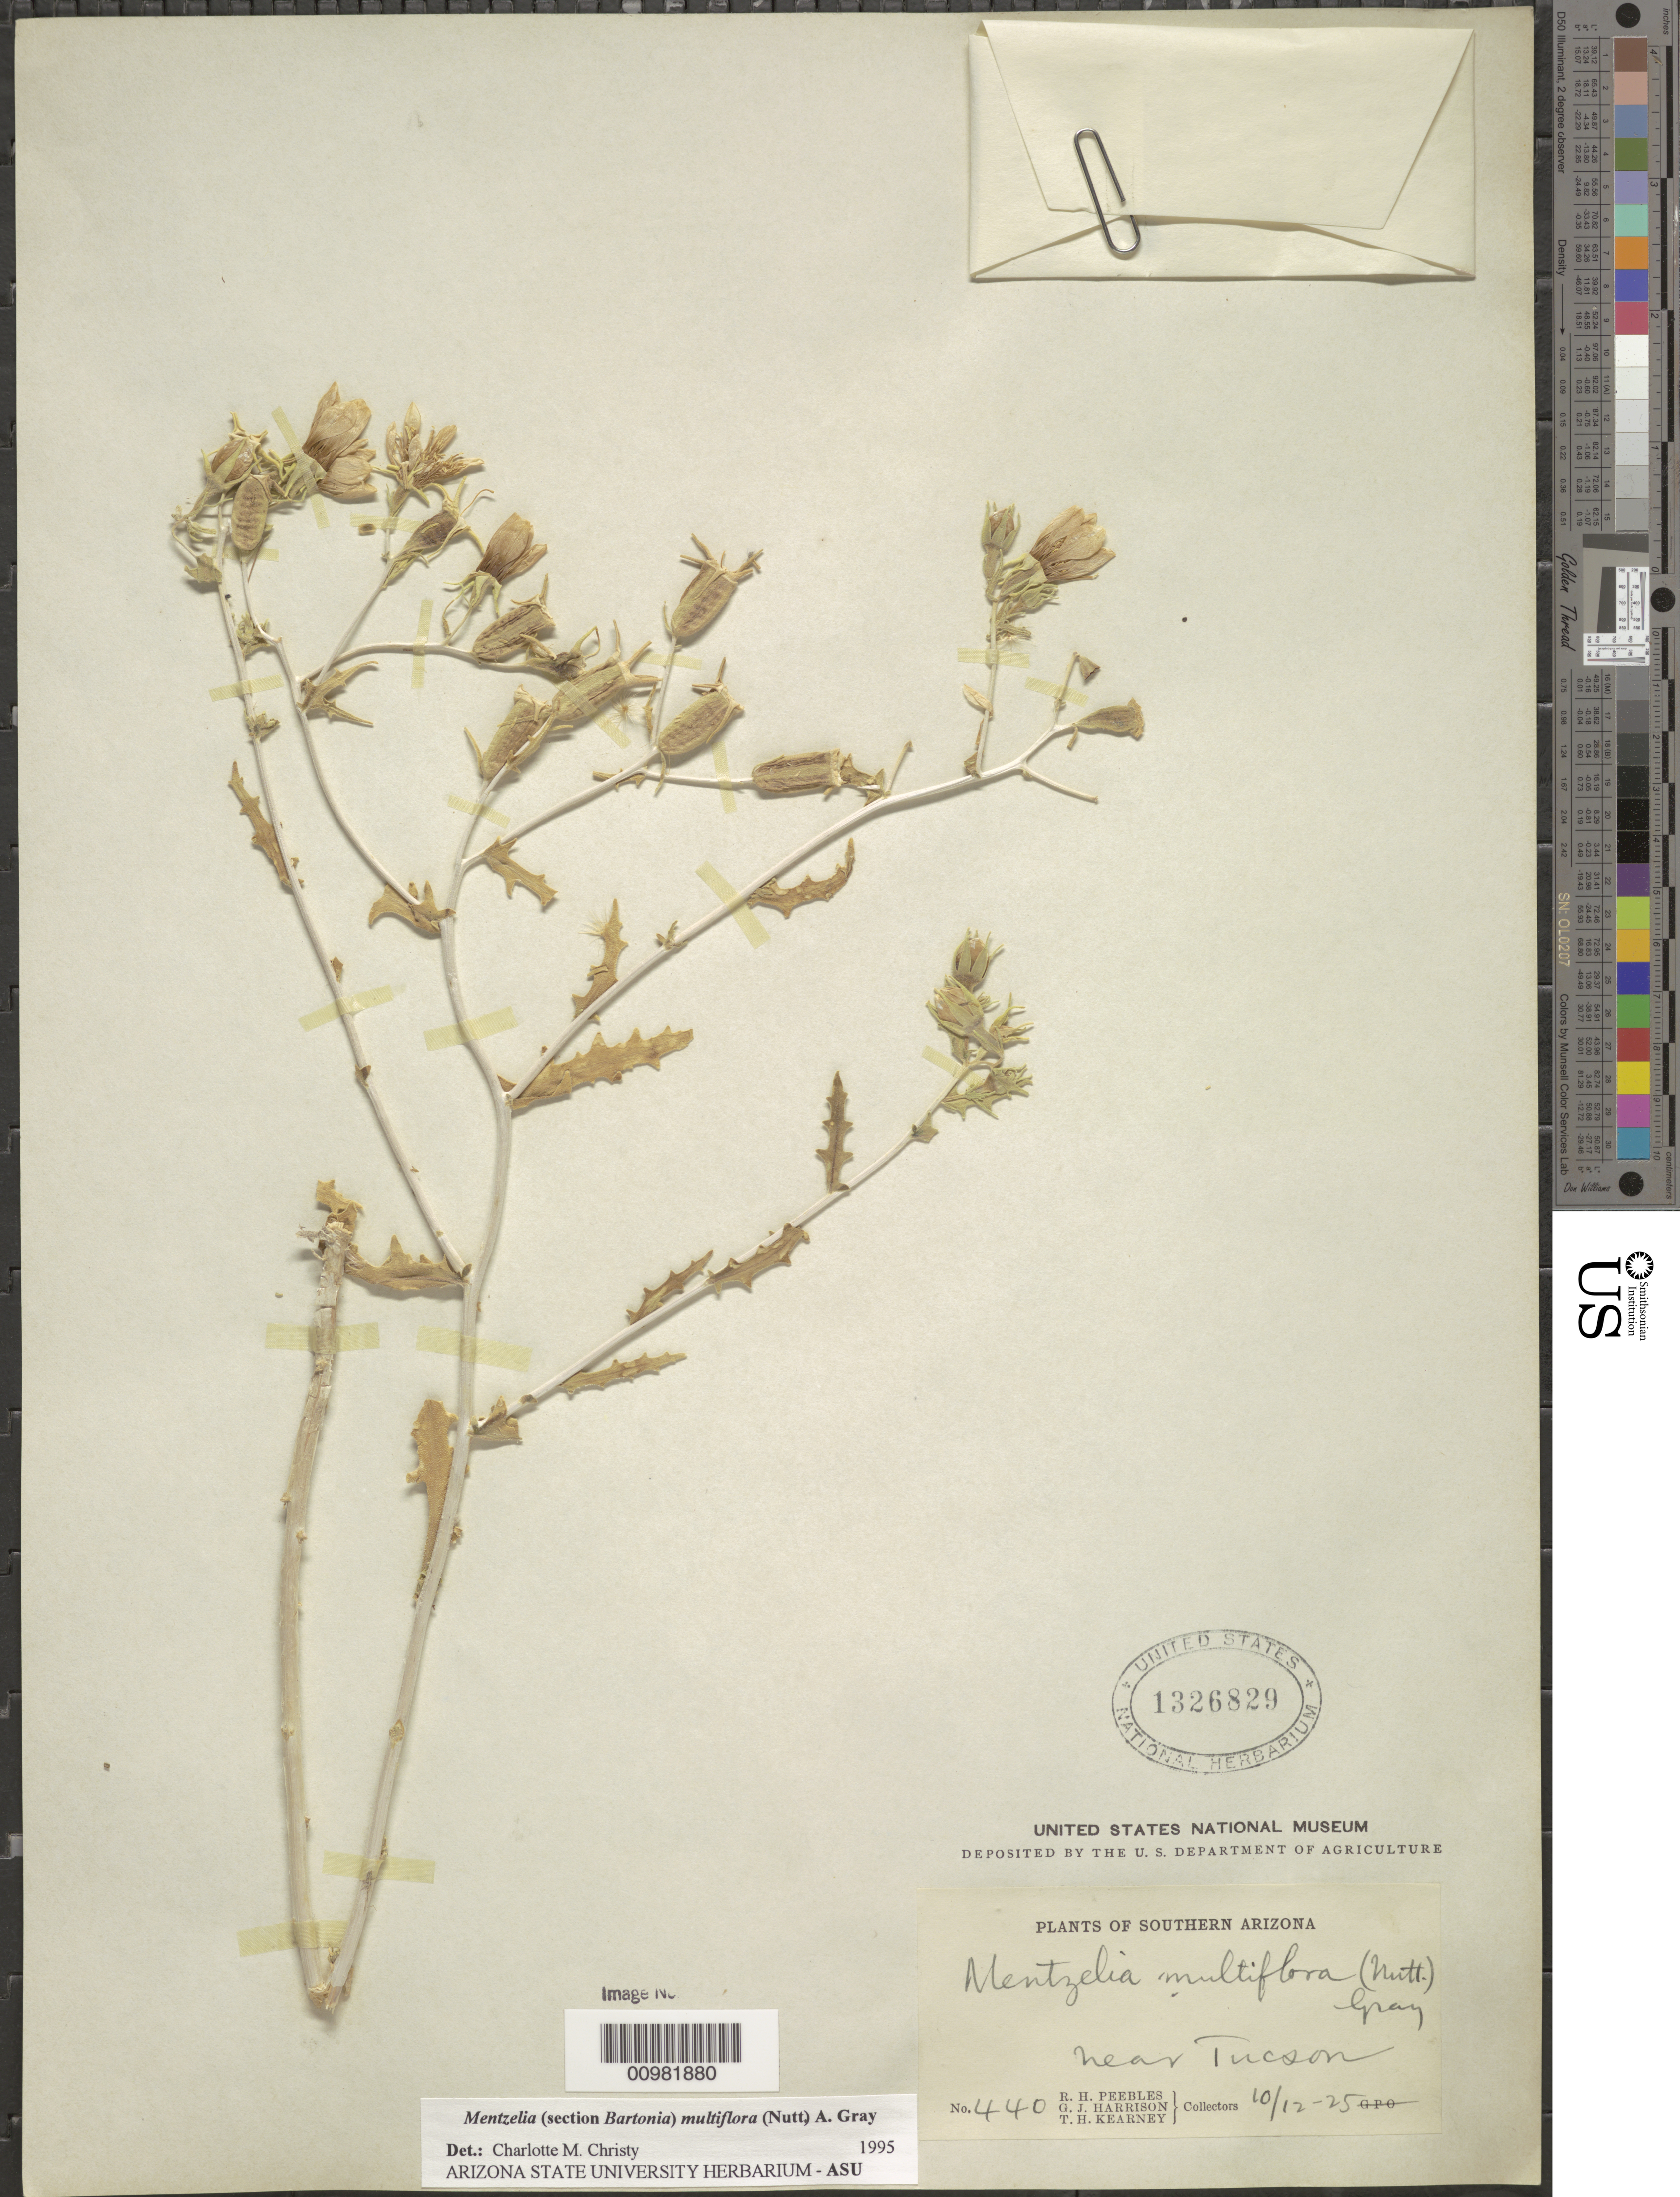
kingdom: Plantae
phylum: Tracheophyta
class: Magnoliopsida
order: Cornales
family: Loasaceae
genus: Mentzelia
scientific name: Mentzelia multiflora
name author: (Nutt.) A. Gray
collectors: R. H. Peebles & G. J. Harrison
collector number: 440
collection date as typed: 12 Oct 1925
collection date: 1925-10-12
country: United States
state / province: Arizona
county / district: Pima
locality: near Tucson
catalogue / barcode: US 1326829